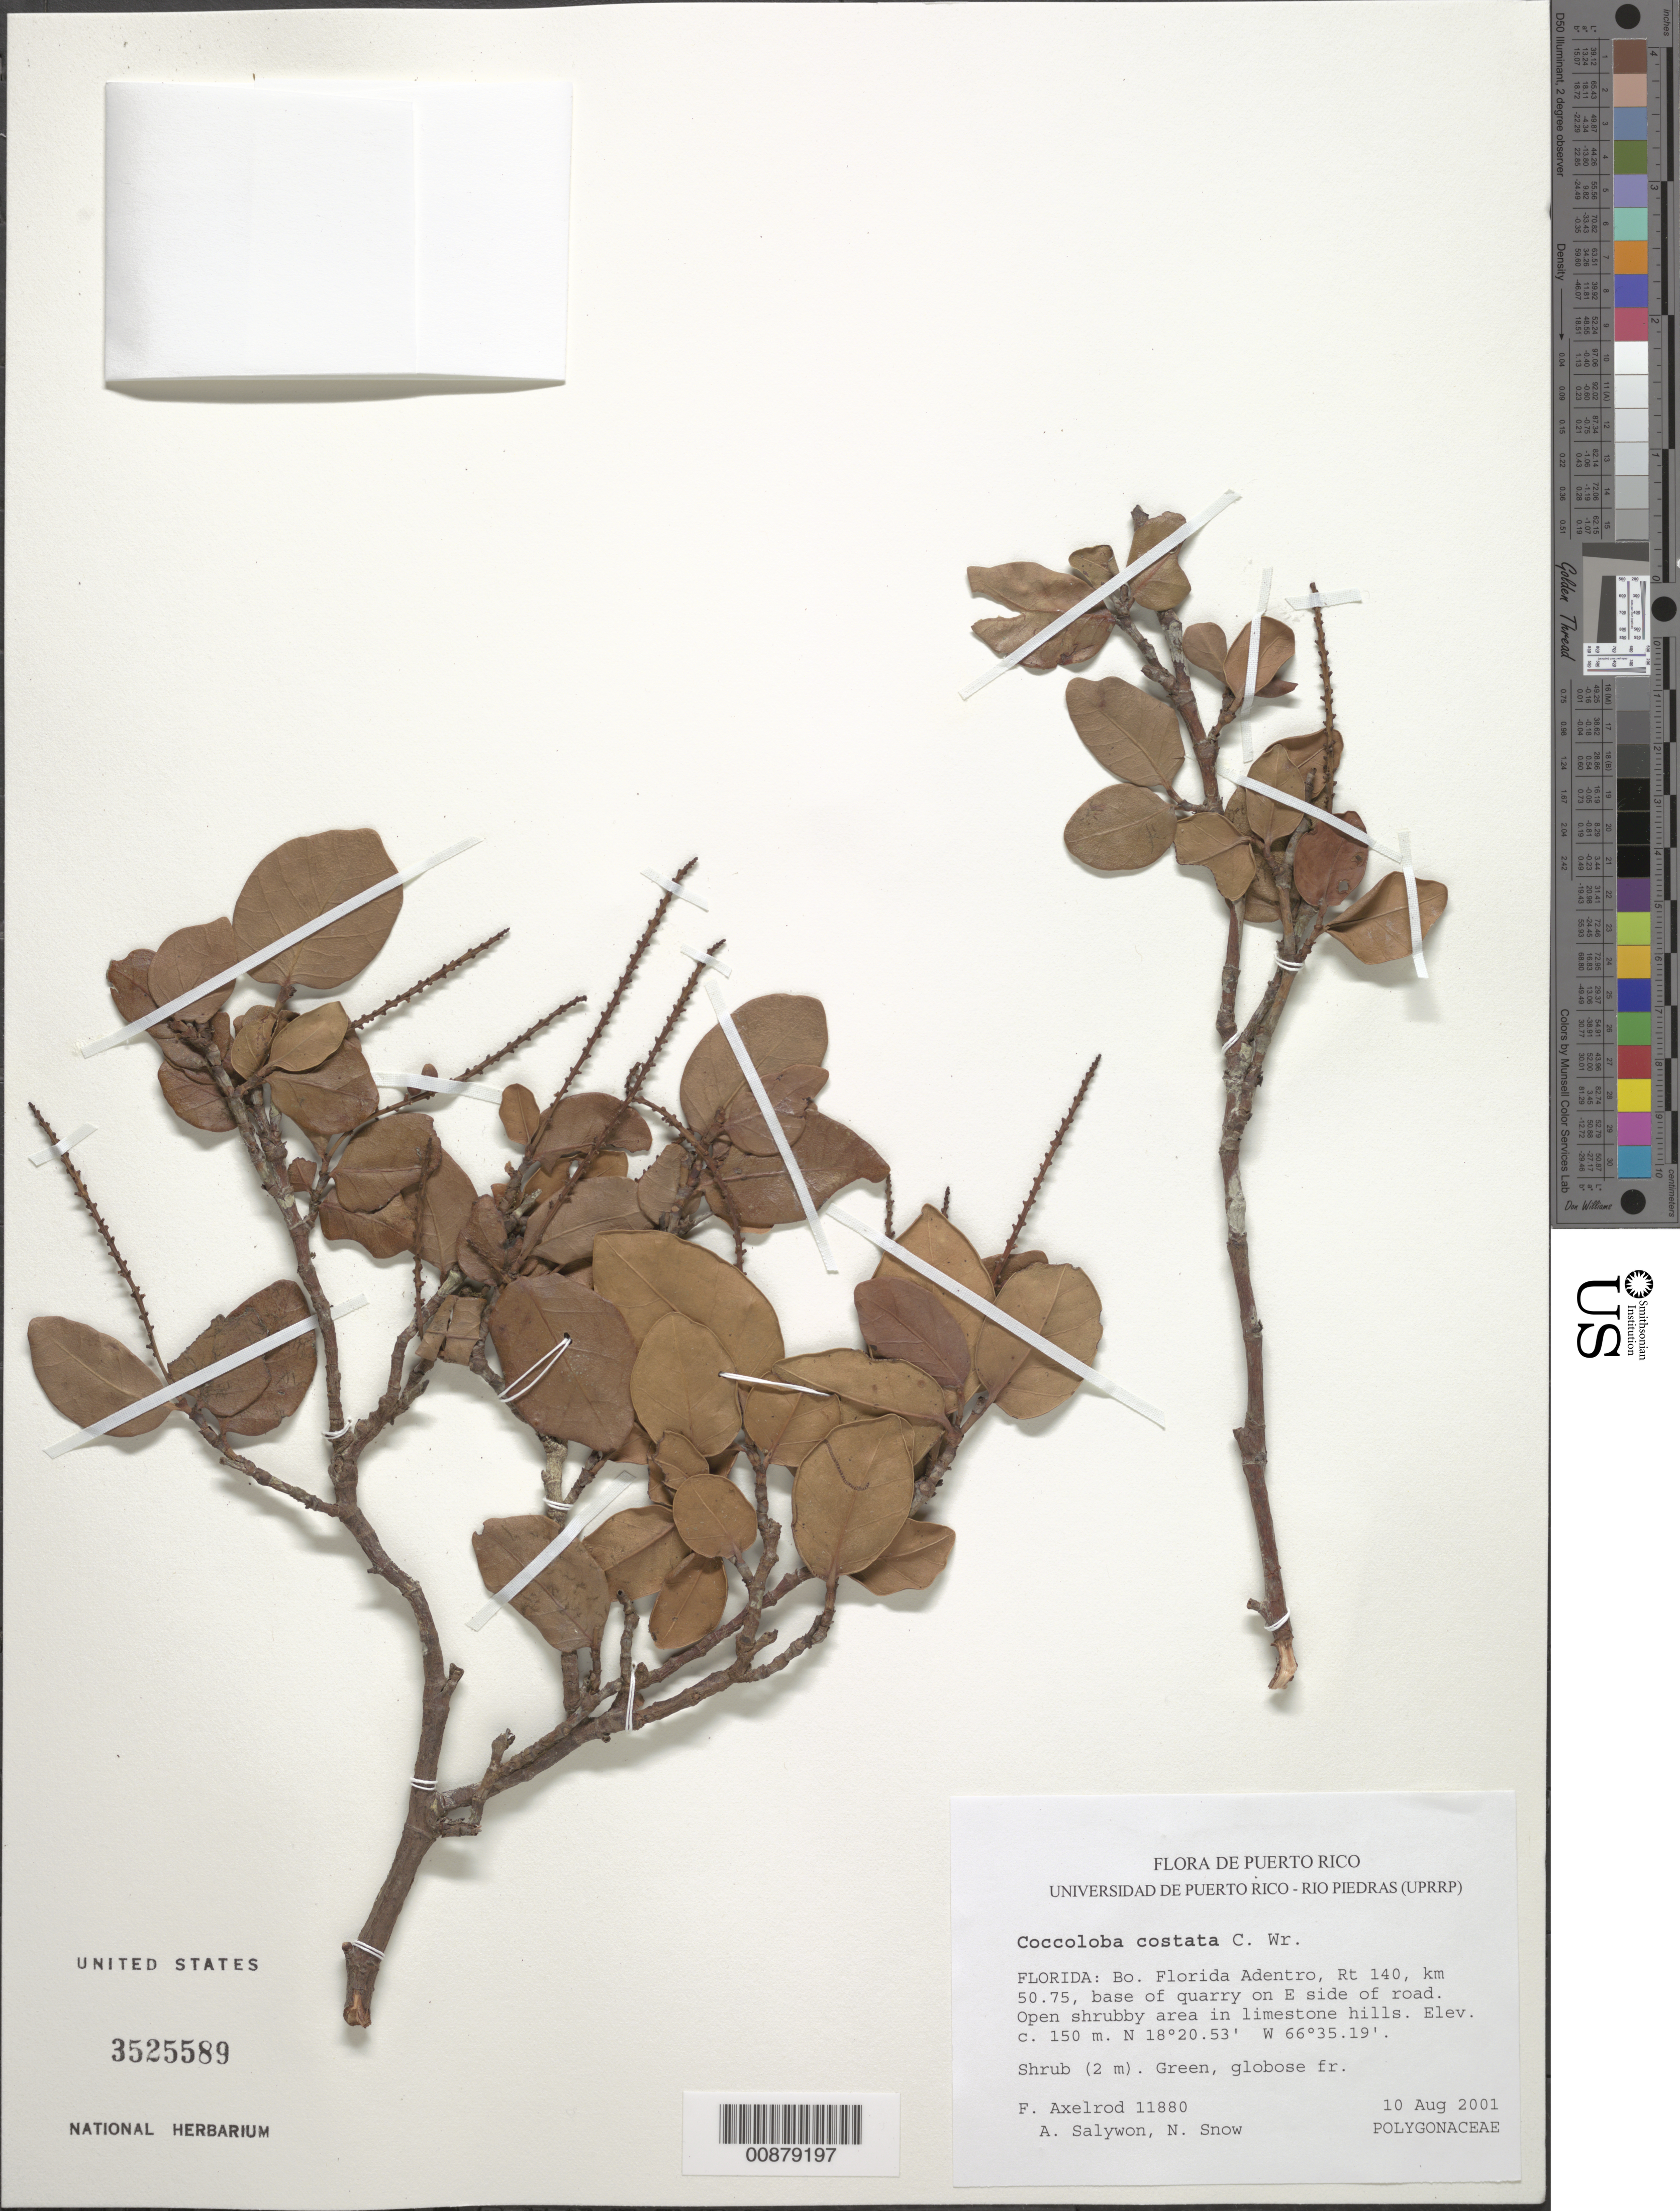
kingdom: Plantae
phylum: Tracheophyta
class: Magnoliopsida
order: Caryophyllales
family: Polygonaceae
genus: Coccoloba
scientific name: Coccoloba costata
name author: C. Wright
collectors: F. S. Axelrod, A. M. Salywon & N. Snow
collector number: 11880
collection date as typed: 10 Aug 2001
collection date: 2001-08-10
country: United States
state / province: Florida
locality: Bo. Florida Adentro, Rt. 140, km 50. 75, base of quarry on E side of road.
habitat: Open shrubby area in limestone hills.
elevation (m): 150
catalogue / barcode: US 3525589